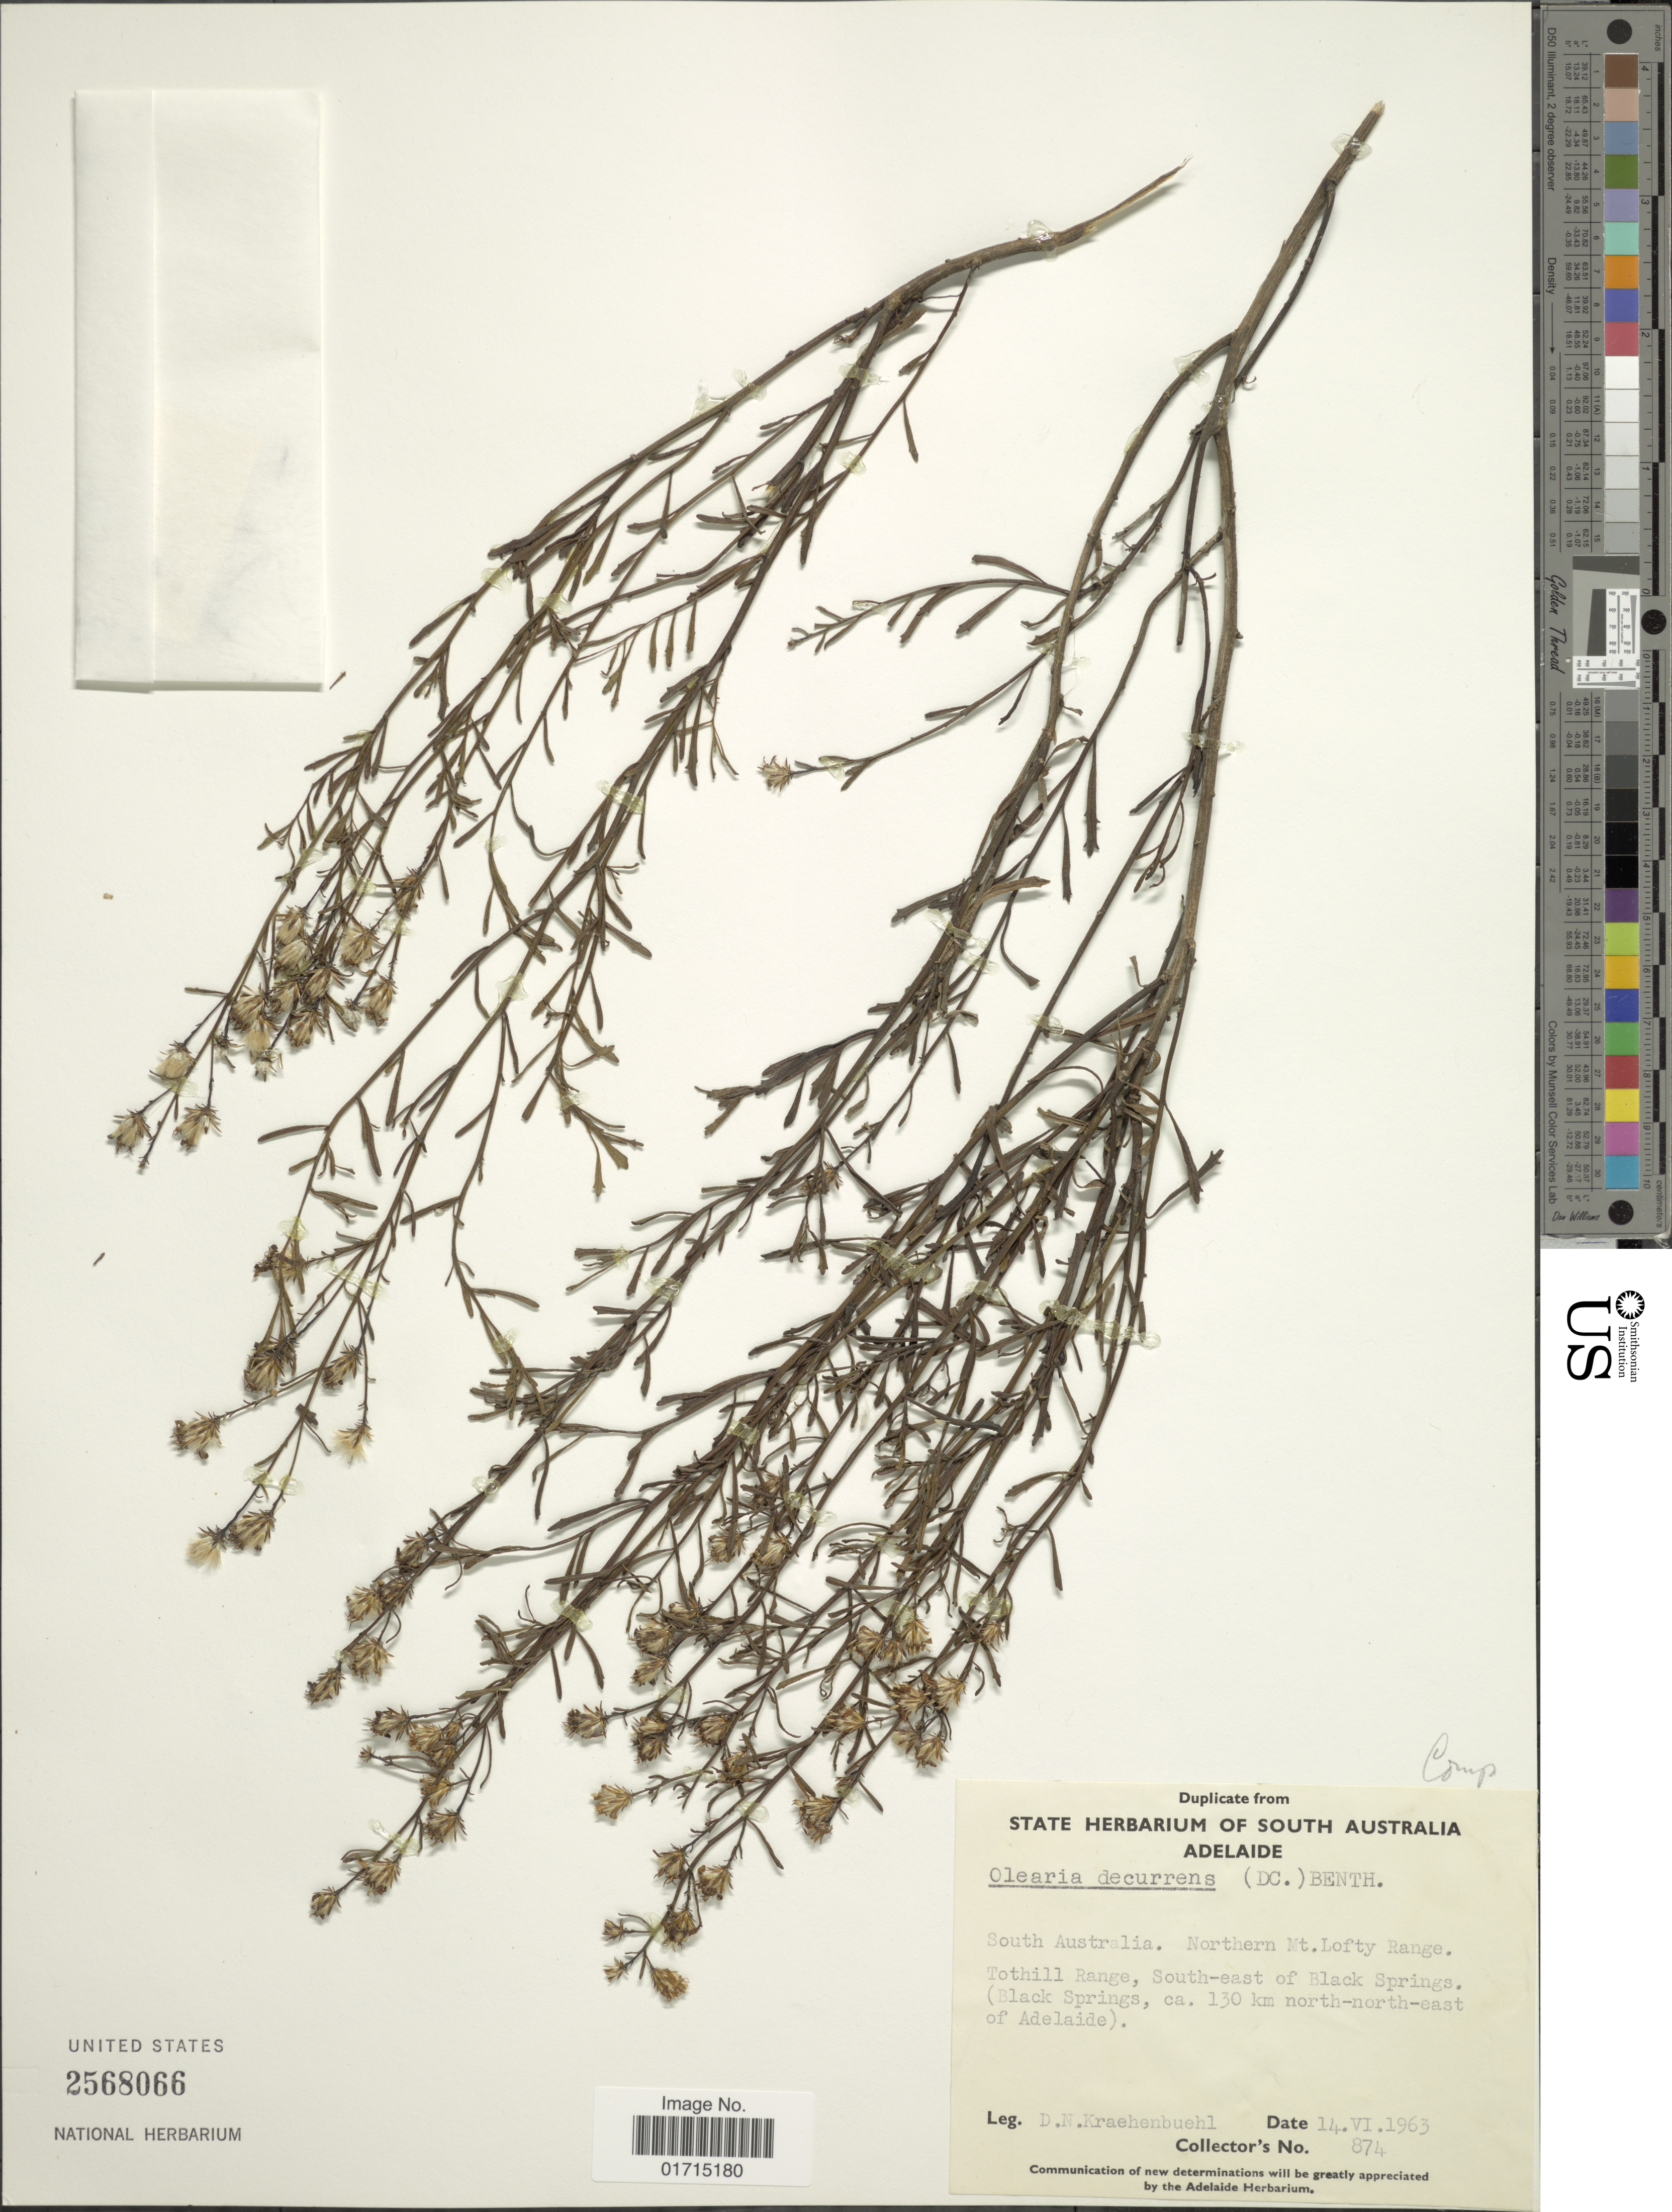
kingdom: Plantae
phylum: Tracheophyta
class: Magnoliopsida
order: Asterales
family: Asteraceae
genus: Olearia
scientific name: Olearia decurrens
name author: (DC.) Benth.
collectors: D. Kraehenbuehl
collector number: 874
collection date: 1963-06-14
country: Australia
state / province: South Australia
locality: South Australia. Northern Mt. Lofty Range. Tothill Range, South-east of Black Springs. (Black Springs, ca. 130 km north-north-east of Adelaide)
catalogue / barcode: US 2568066